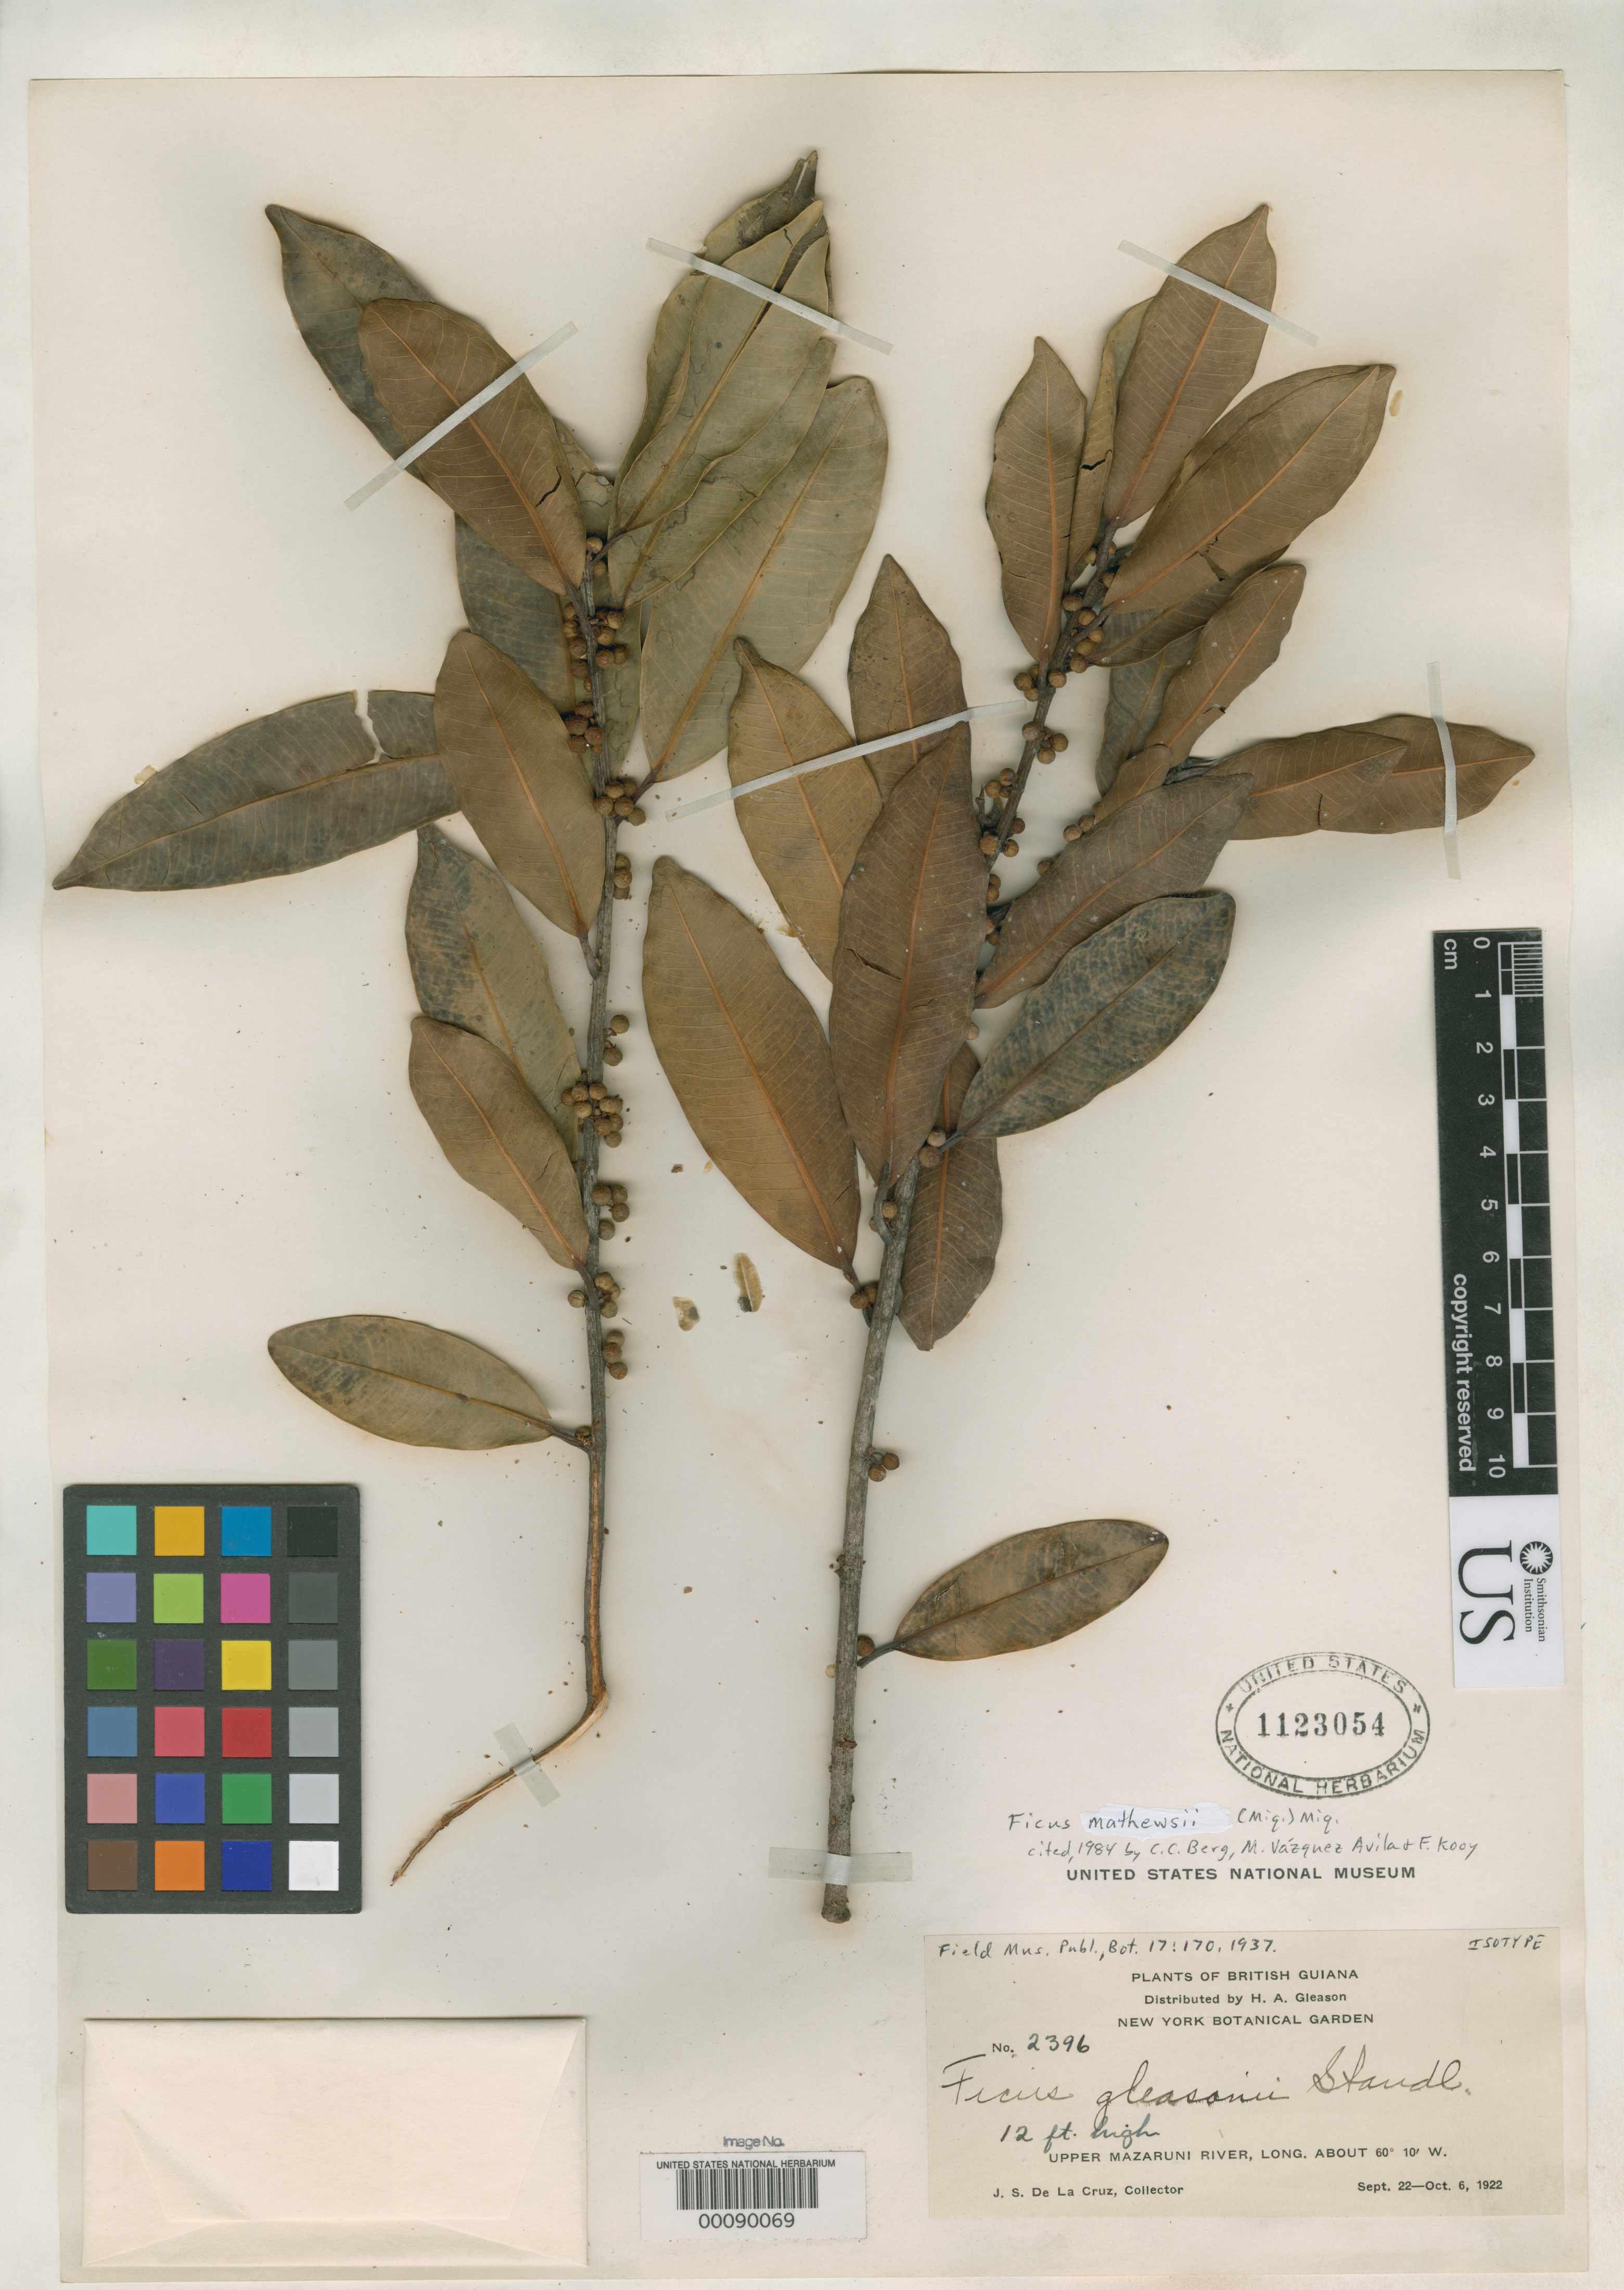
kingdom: Plantae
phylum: Tracheophyta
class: Magnoliopsida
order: Rosales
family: Moraceae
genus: Ficus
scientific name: Ficus gleasonii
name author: Standl.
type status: Isotype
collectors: J. S. de la Cruz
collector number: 2396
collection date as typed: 22 Sep 1922 to 06 Oct 1922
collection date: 1922-09-22/1922-10-06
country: Guyana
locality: Upper Mazaruni River.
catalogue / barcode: US 1123054